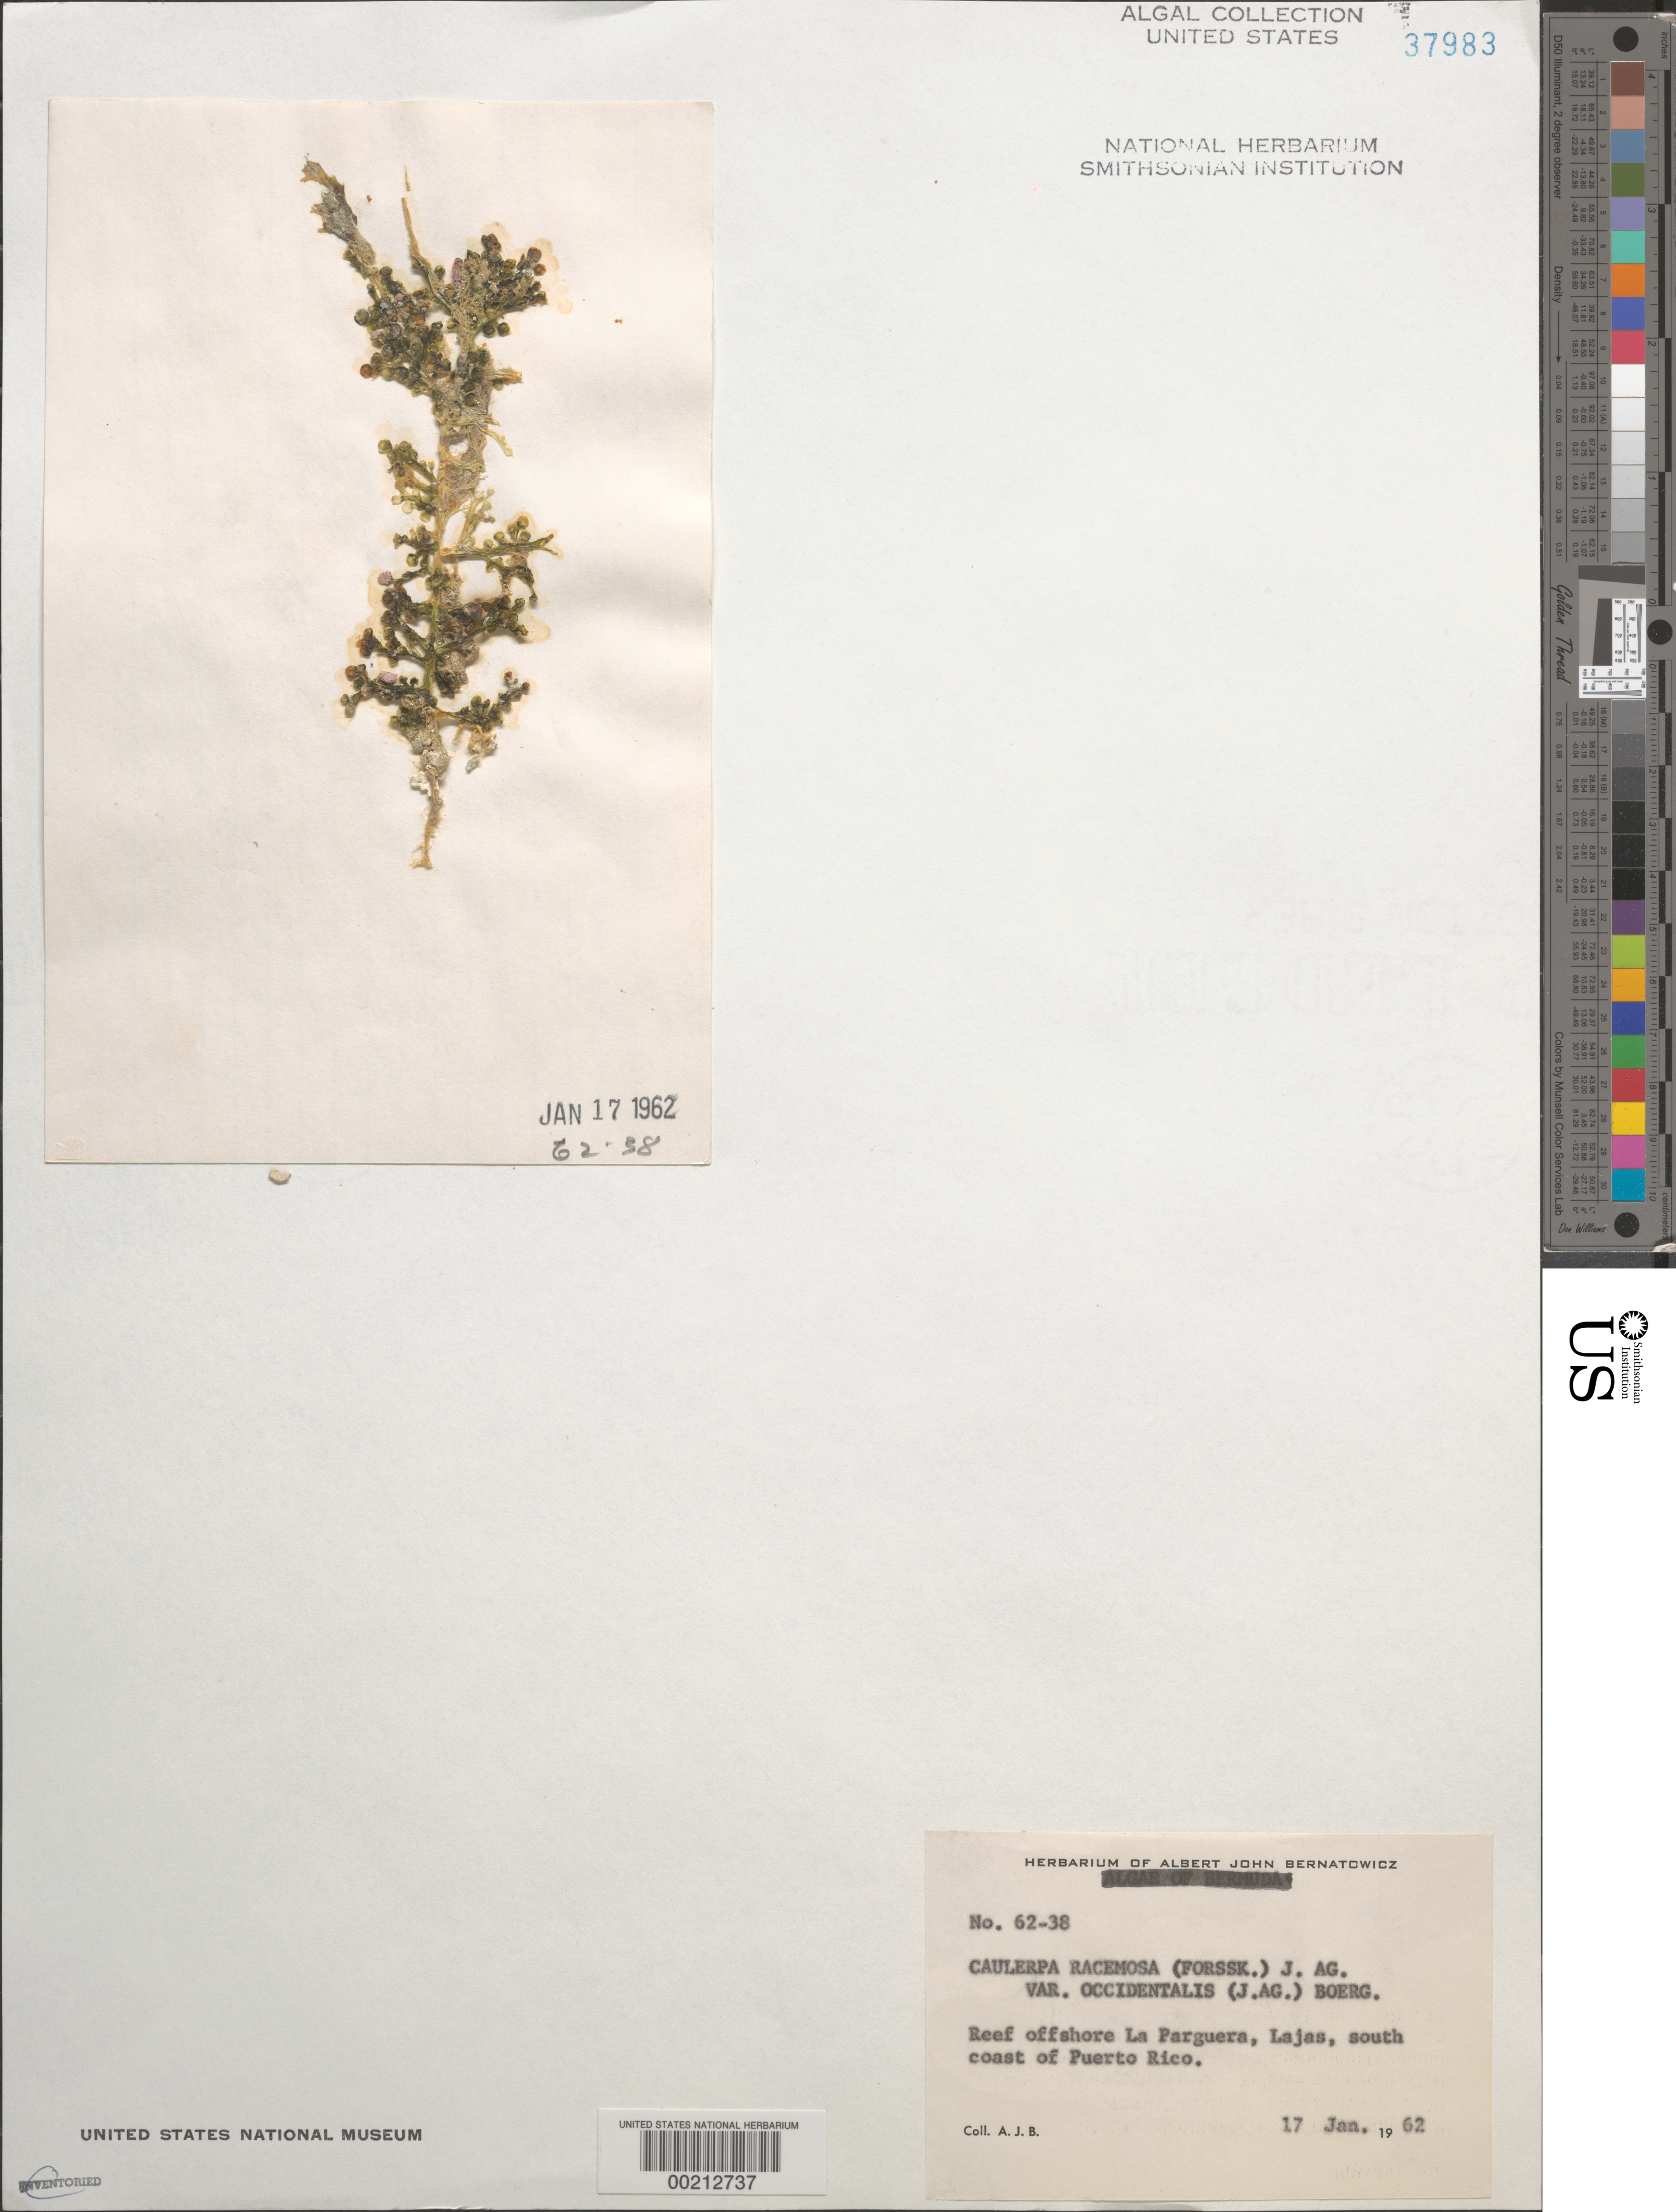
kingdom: Plantae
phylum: Chlorophyta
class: Ulvophyceae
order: Bryopsidales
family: Caulerpaceae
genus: Caulerpa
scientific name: Caulerpa racemosa var. occidentalis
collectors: A. Bernatowicz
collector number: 62-38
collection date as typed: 17 Jan 1962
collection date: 1962-01-17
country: Puerto Rico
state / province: Lajas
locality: La Parguera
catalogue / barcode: US 37983